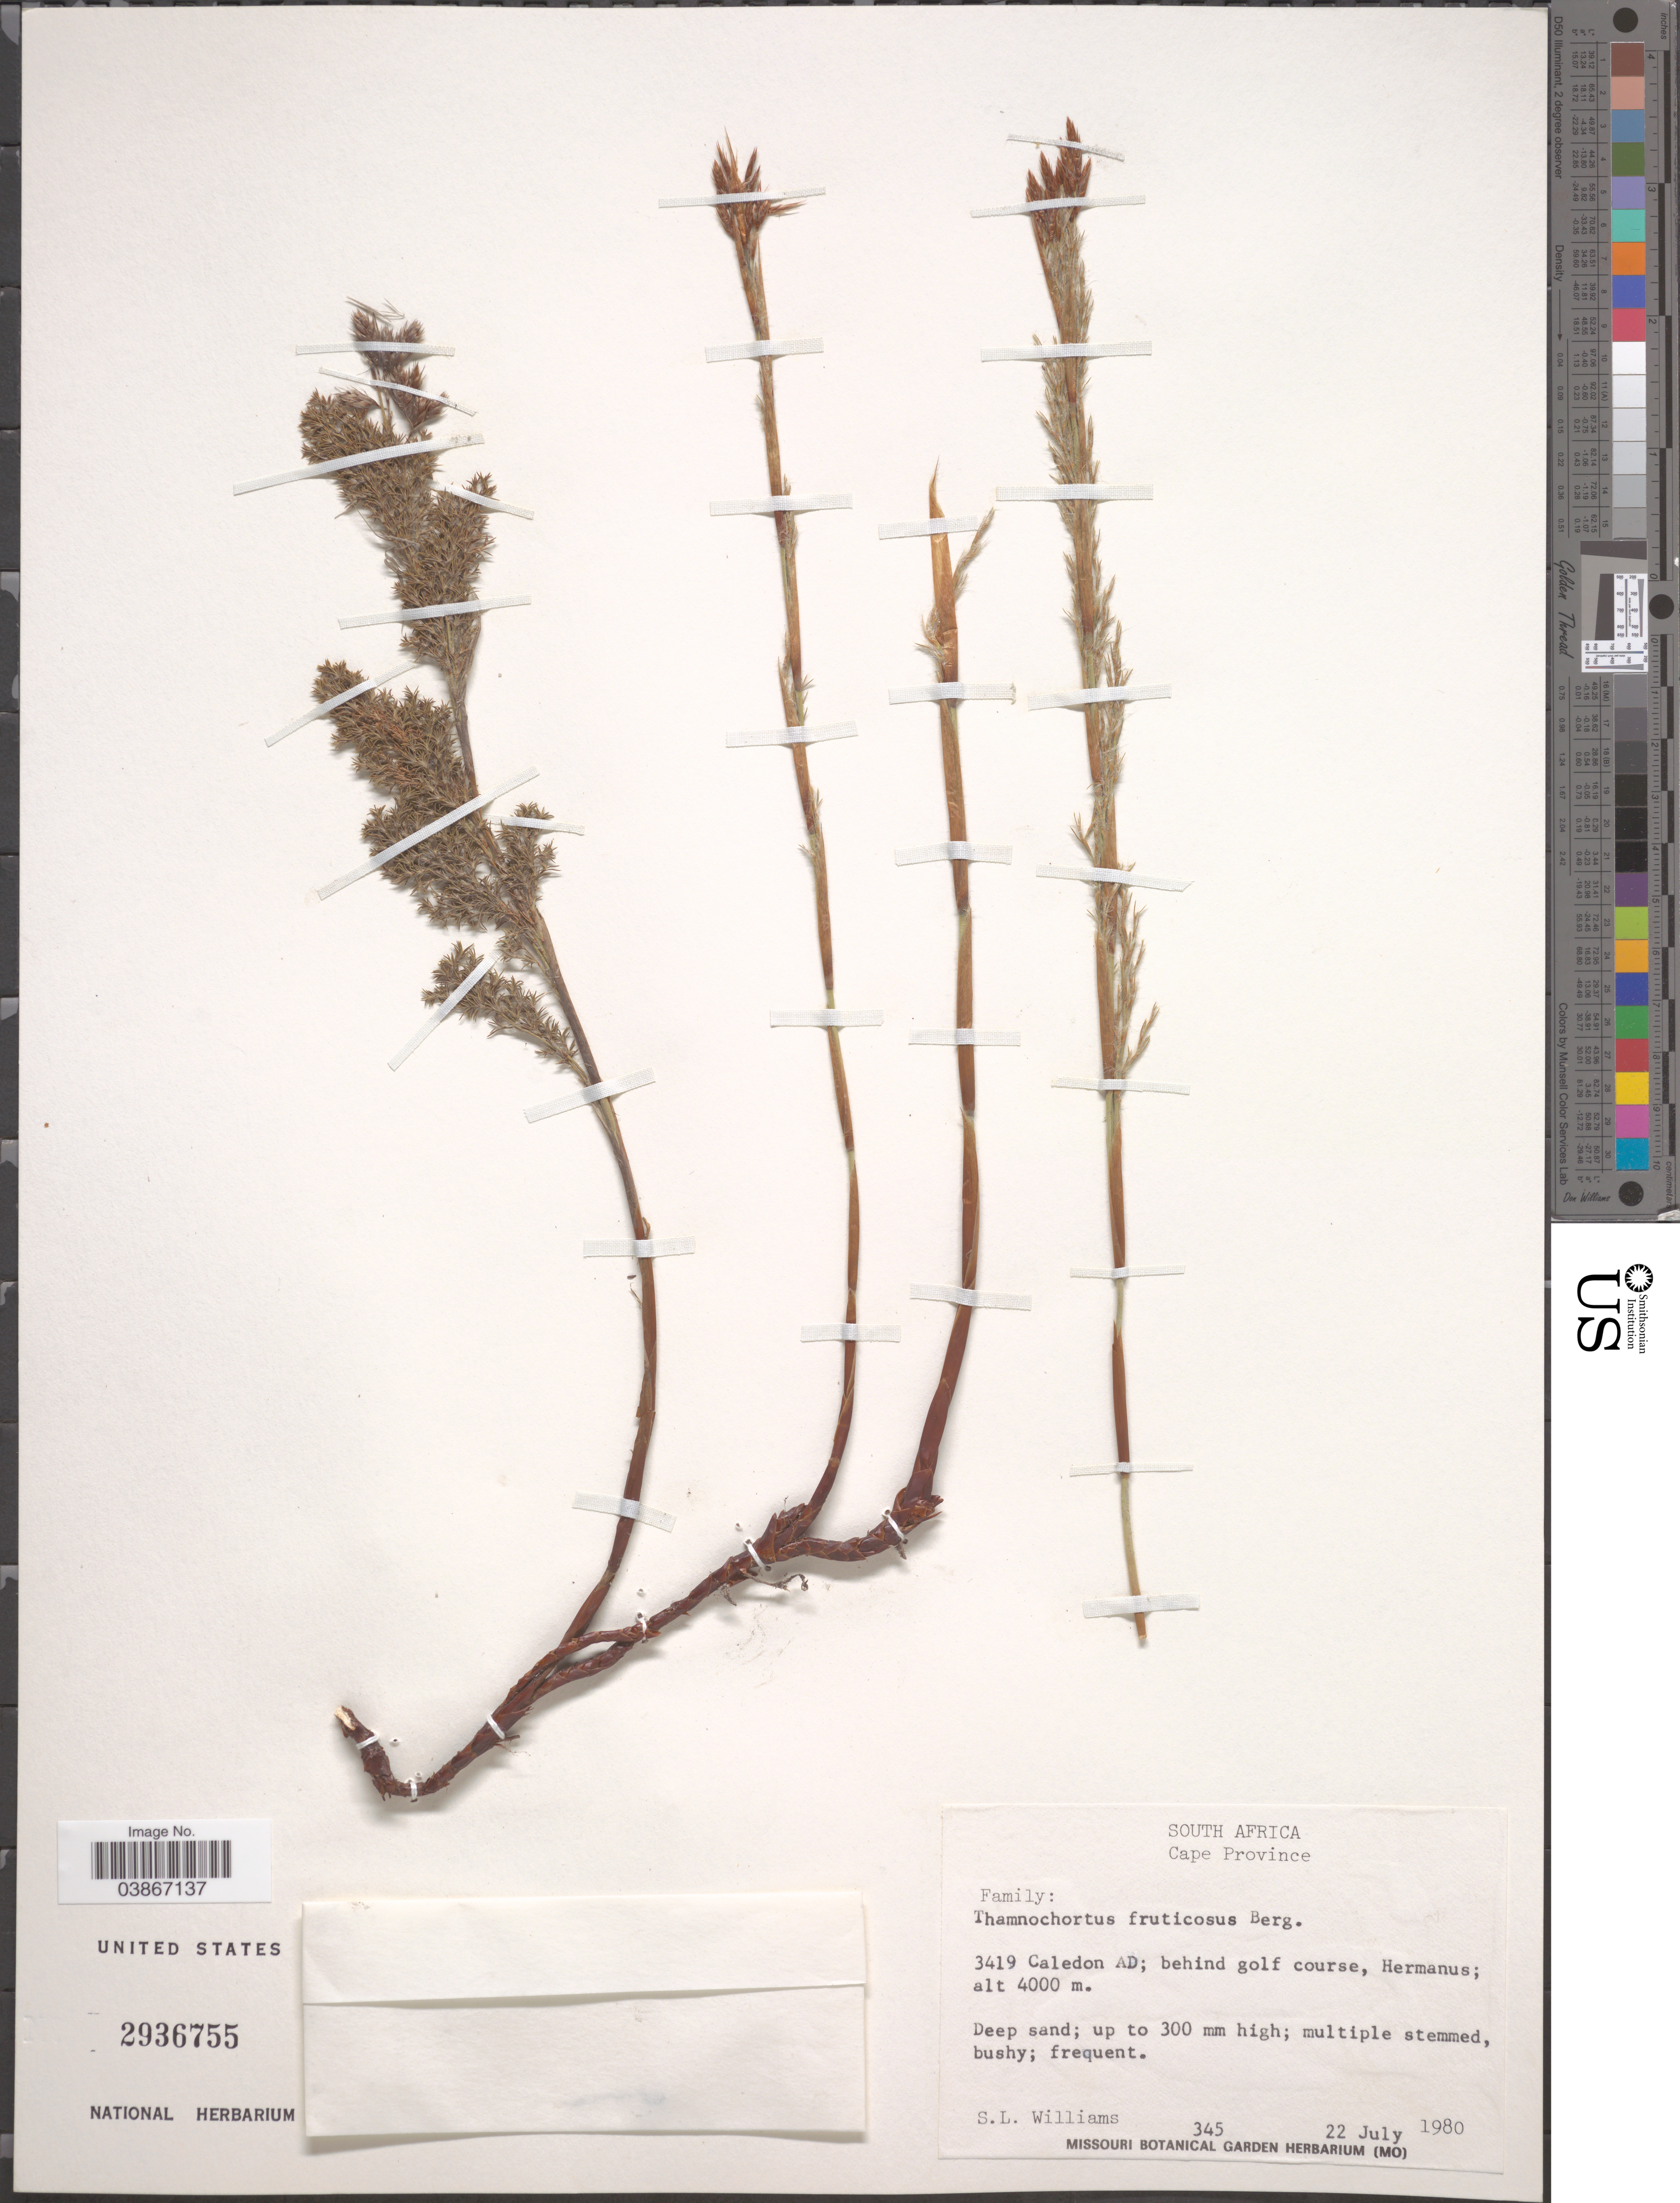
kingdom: Plantae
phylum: Tracheophyta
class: Liliopsida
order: Poales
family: Restionaceae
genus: Thamnochortus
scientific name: Thamnochortus fruticosus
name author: P.J. Bergius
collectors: S. L. Williams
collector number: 345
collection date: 1980-07-22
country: South Africa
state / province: Western Cape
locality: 3419 Caledon AD; behind golf course, Hermanus.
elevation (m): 4000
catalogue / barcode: US 2936755